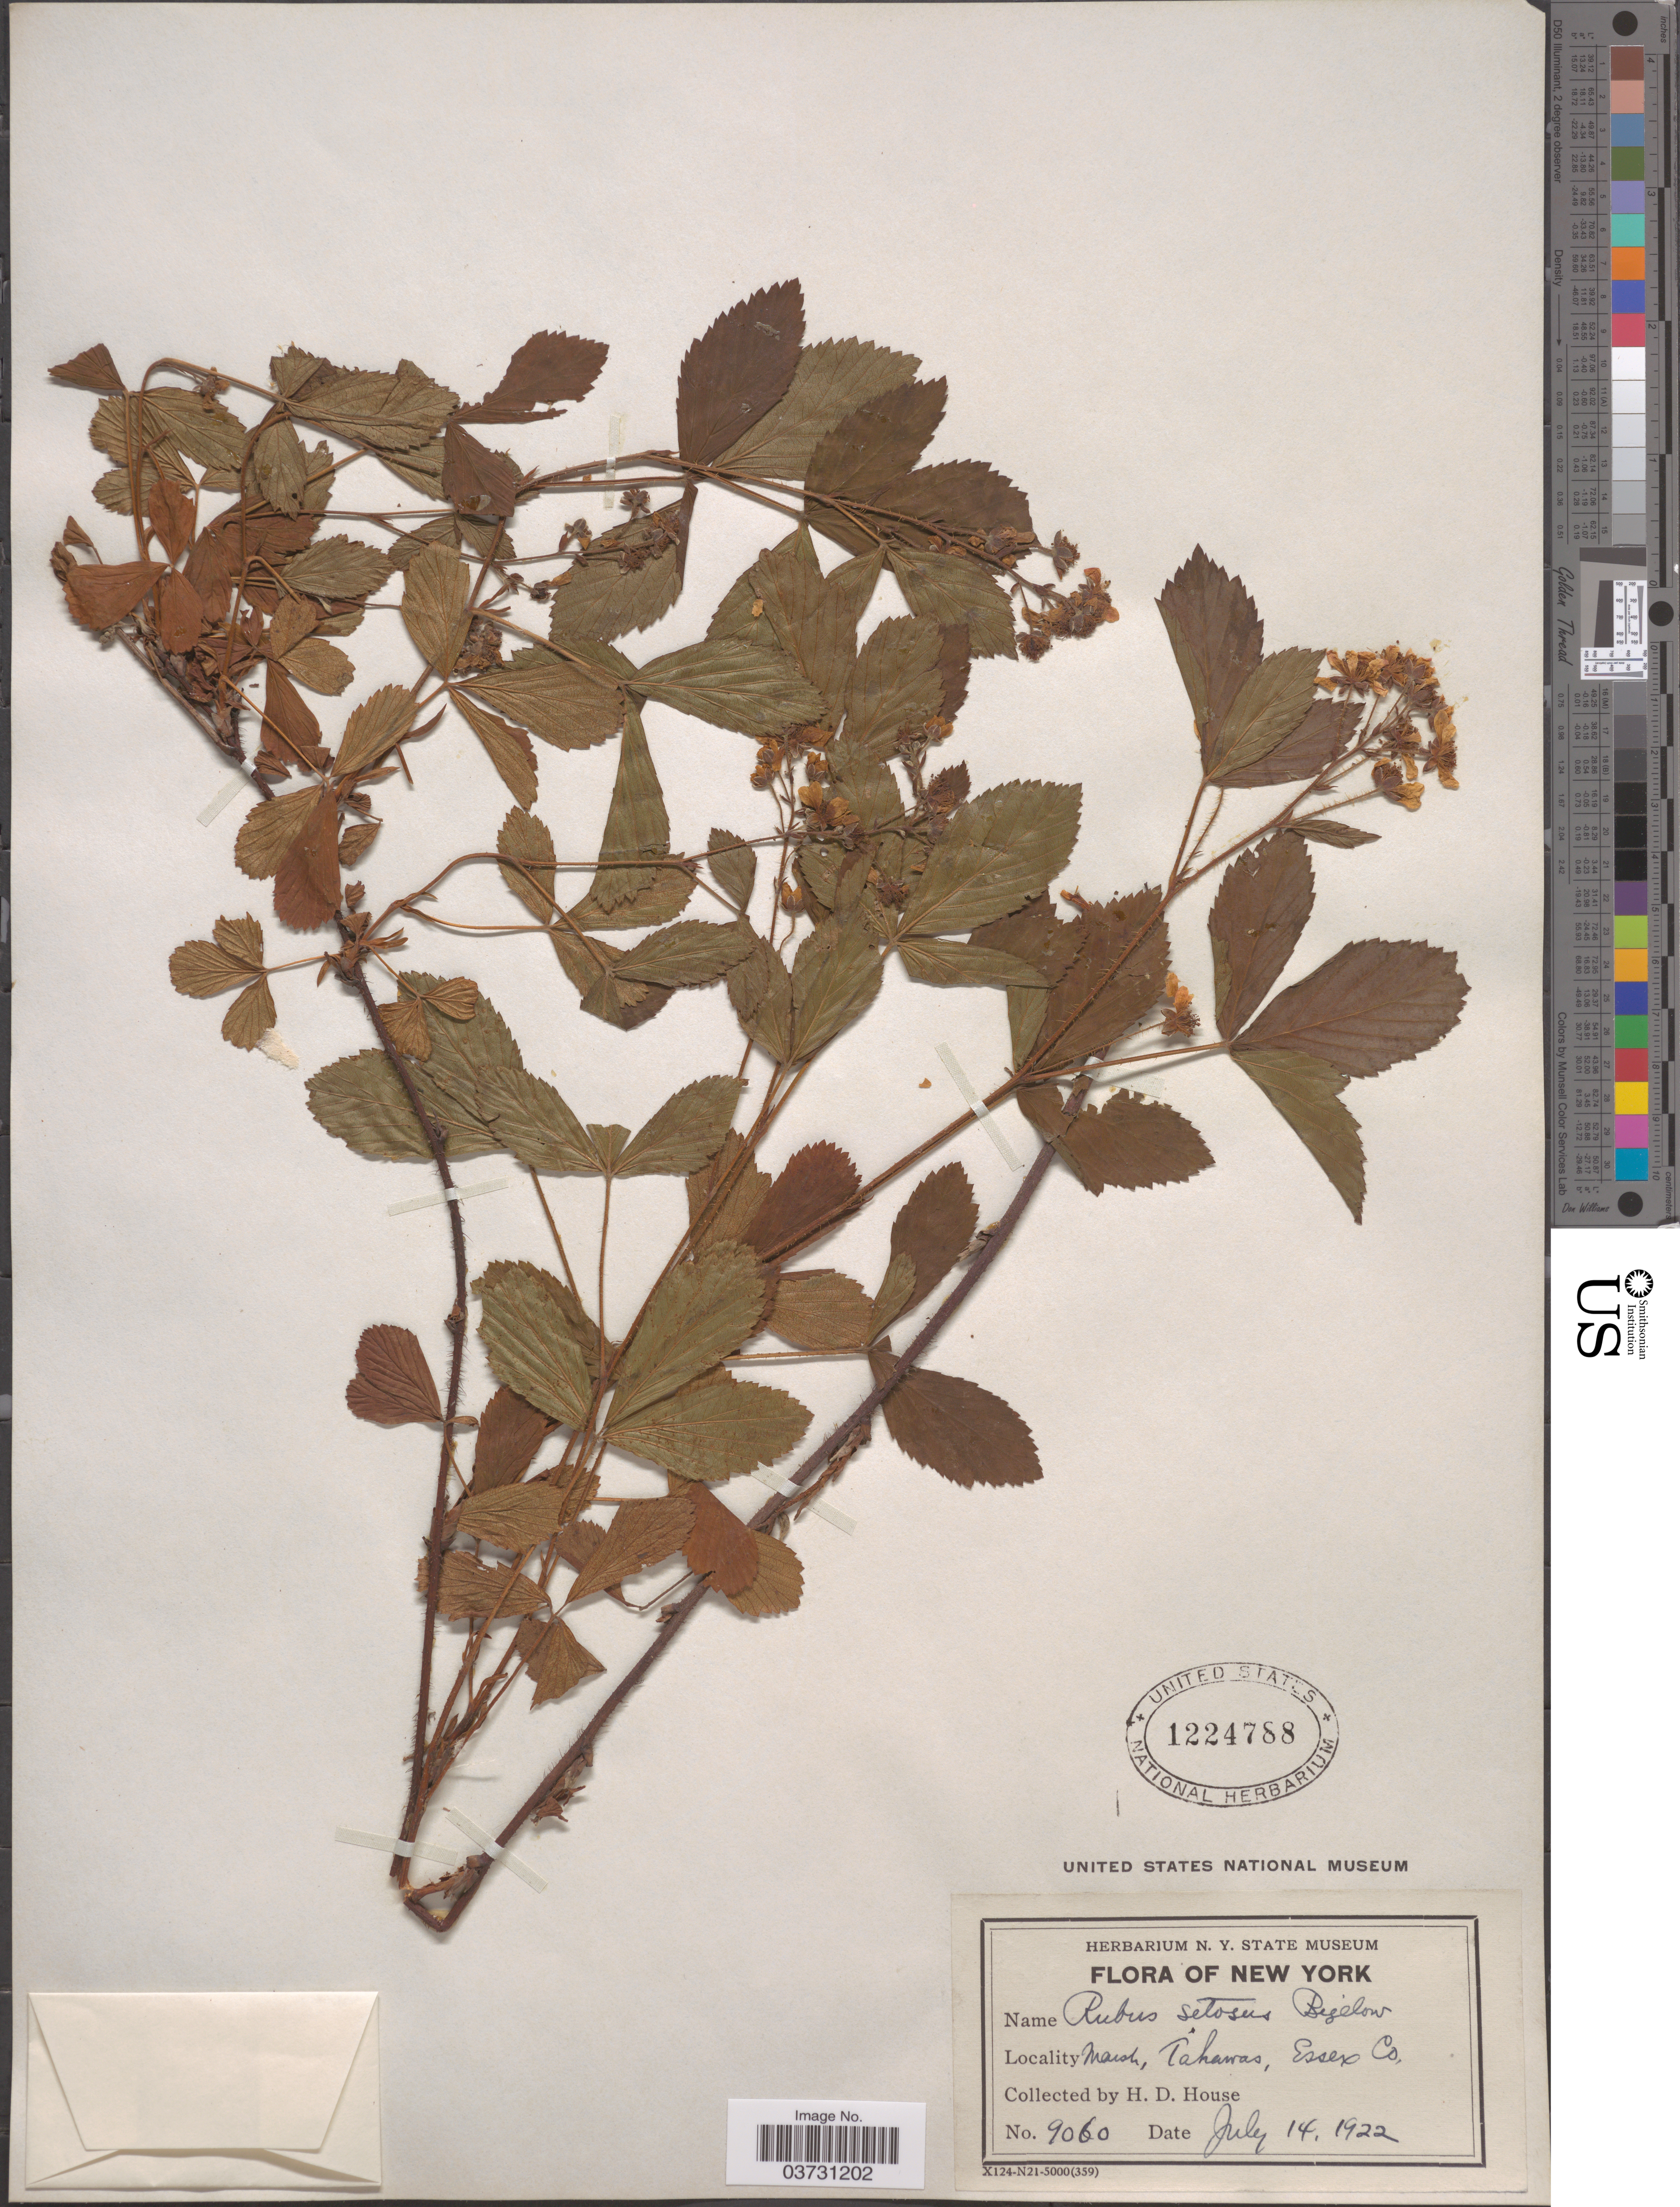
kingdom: Plantae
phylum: Tracheophyta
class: Magnoliopsida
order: Rosales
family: Rosaceae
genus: Rubus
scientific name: Rubus setosus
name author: Bigelow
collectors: H. D. House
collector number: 9060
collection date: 1922-07-14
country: United States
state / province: New York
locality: Marsh. Tokawas. Essex Co.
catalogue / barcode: US 1224788